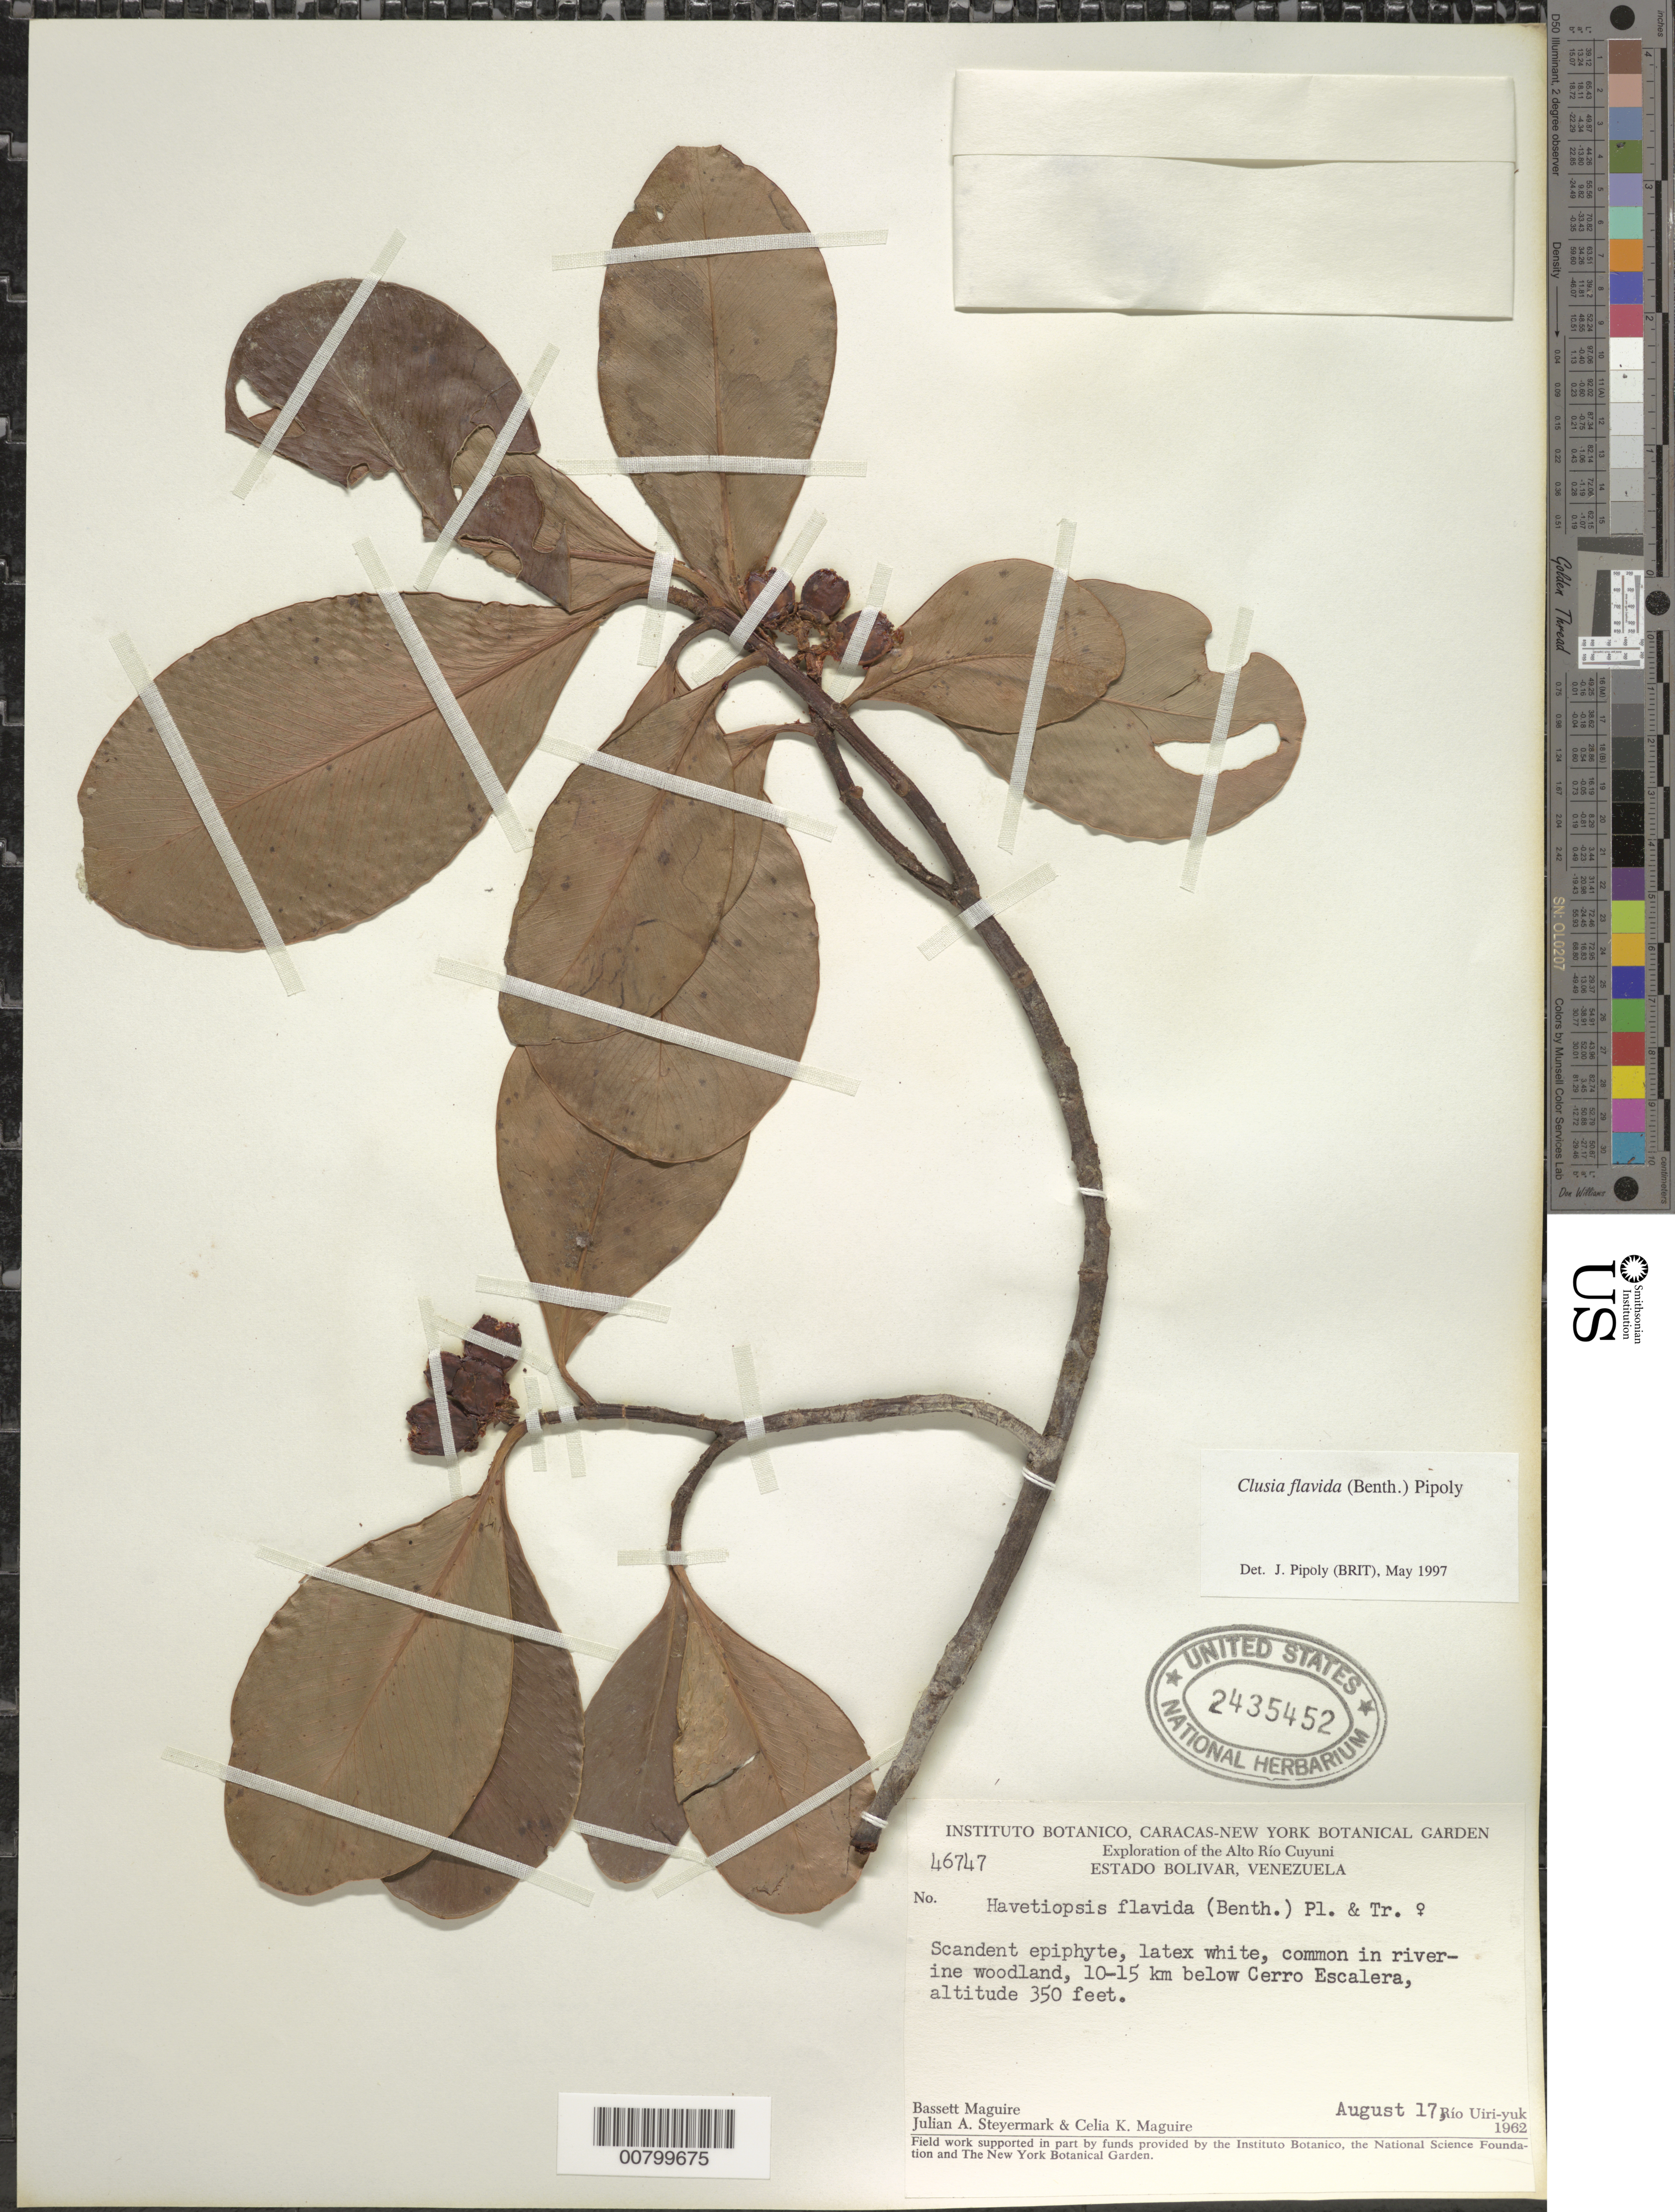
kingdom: Plantae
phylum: Tracheophyta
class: Magnoliopsida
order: Malpighiales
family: Clusiaceae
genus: Clusia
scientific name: Clusia flavida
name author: (Benth.) Pipoly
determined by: Pipoly, J. J., III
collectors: B. Maguire, C. K. Maguire & J. Steyermark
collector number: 46747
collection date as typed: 17-Aug-62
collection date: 1962-08-17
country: Venezuela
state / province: Bolívar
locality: Alto Río Cuyuni, Río Uiri-yuk, 10-15 km below Cerro La Escalera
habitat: Riverine woodland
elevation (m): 350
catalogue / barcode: US 2435452